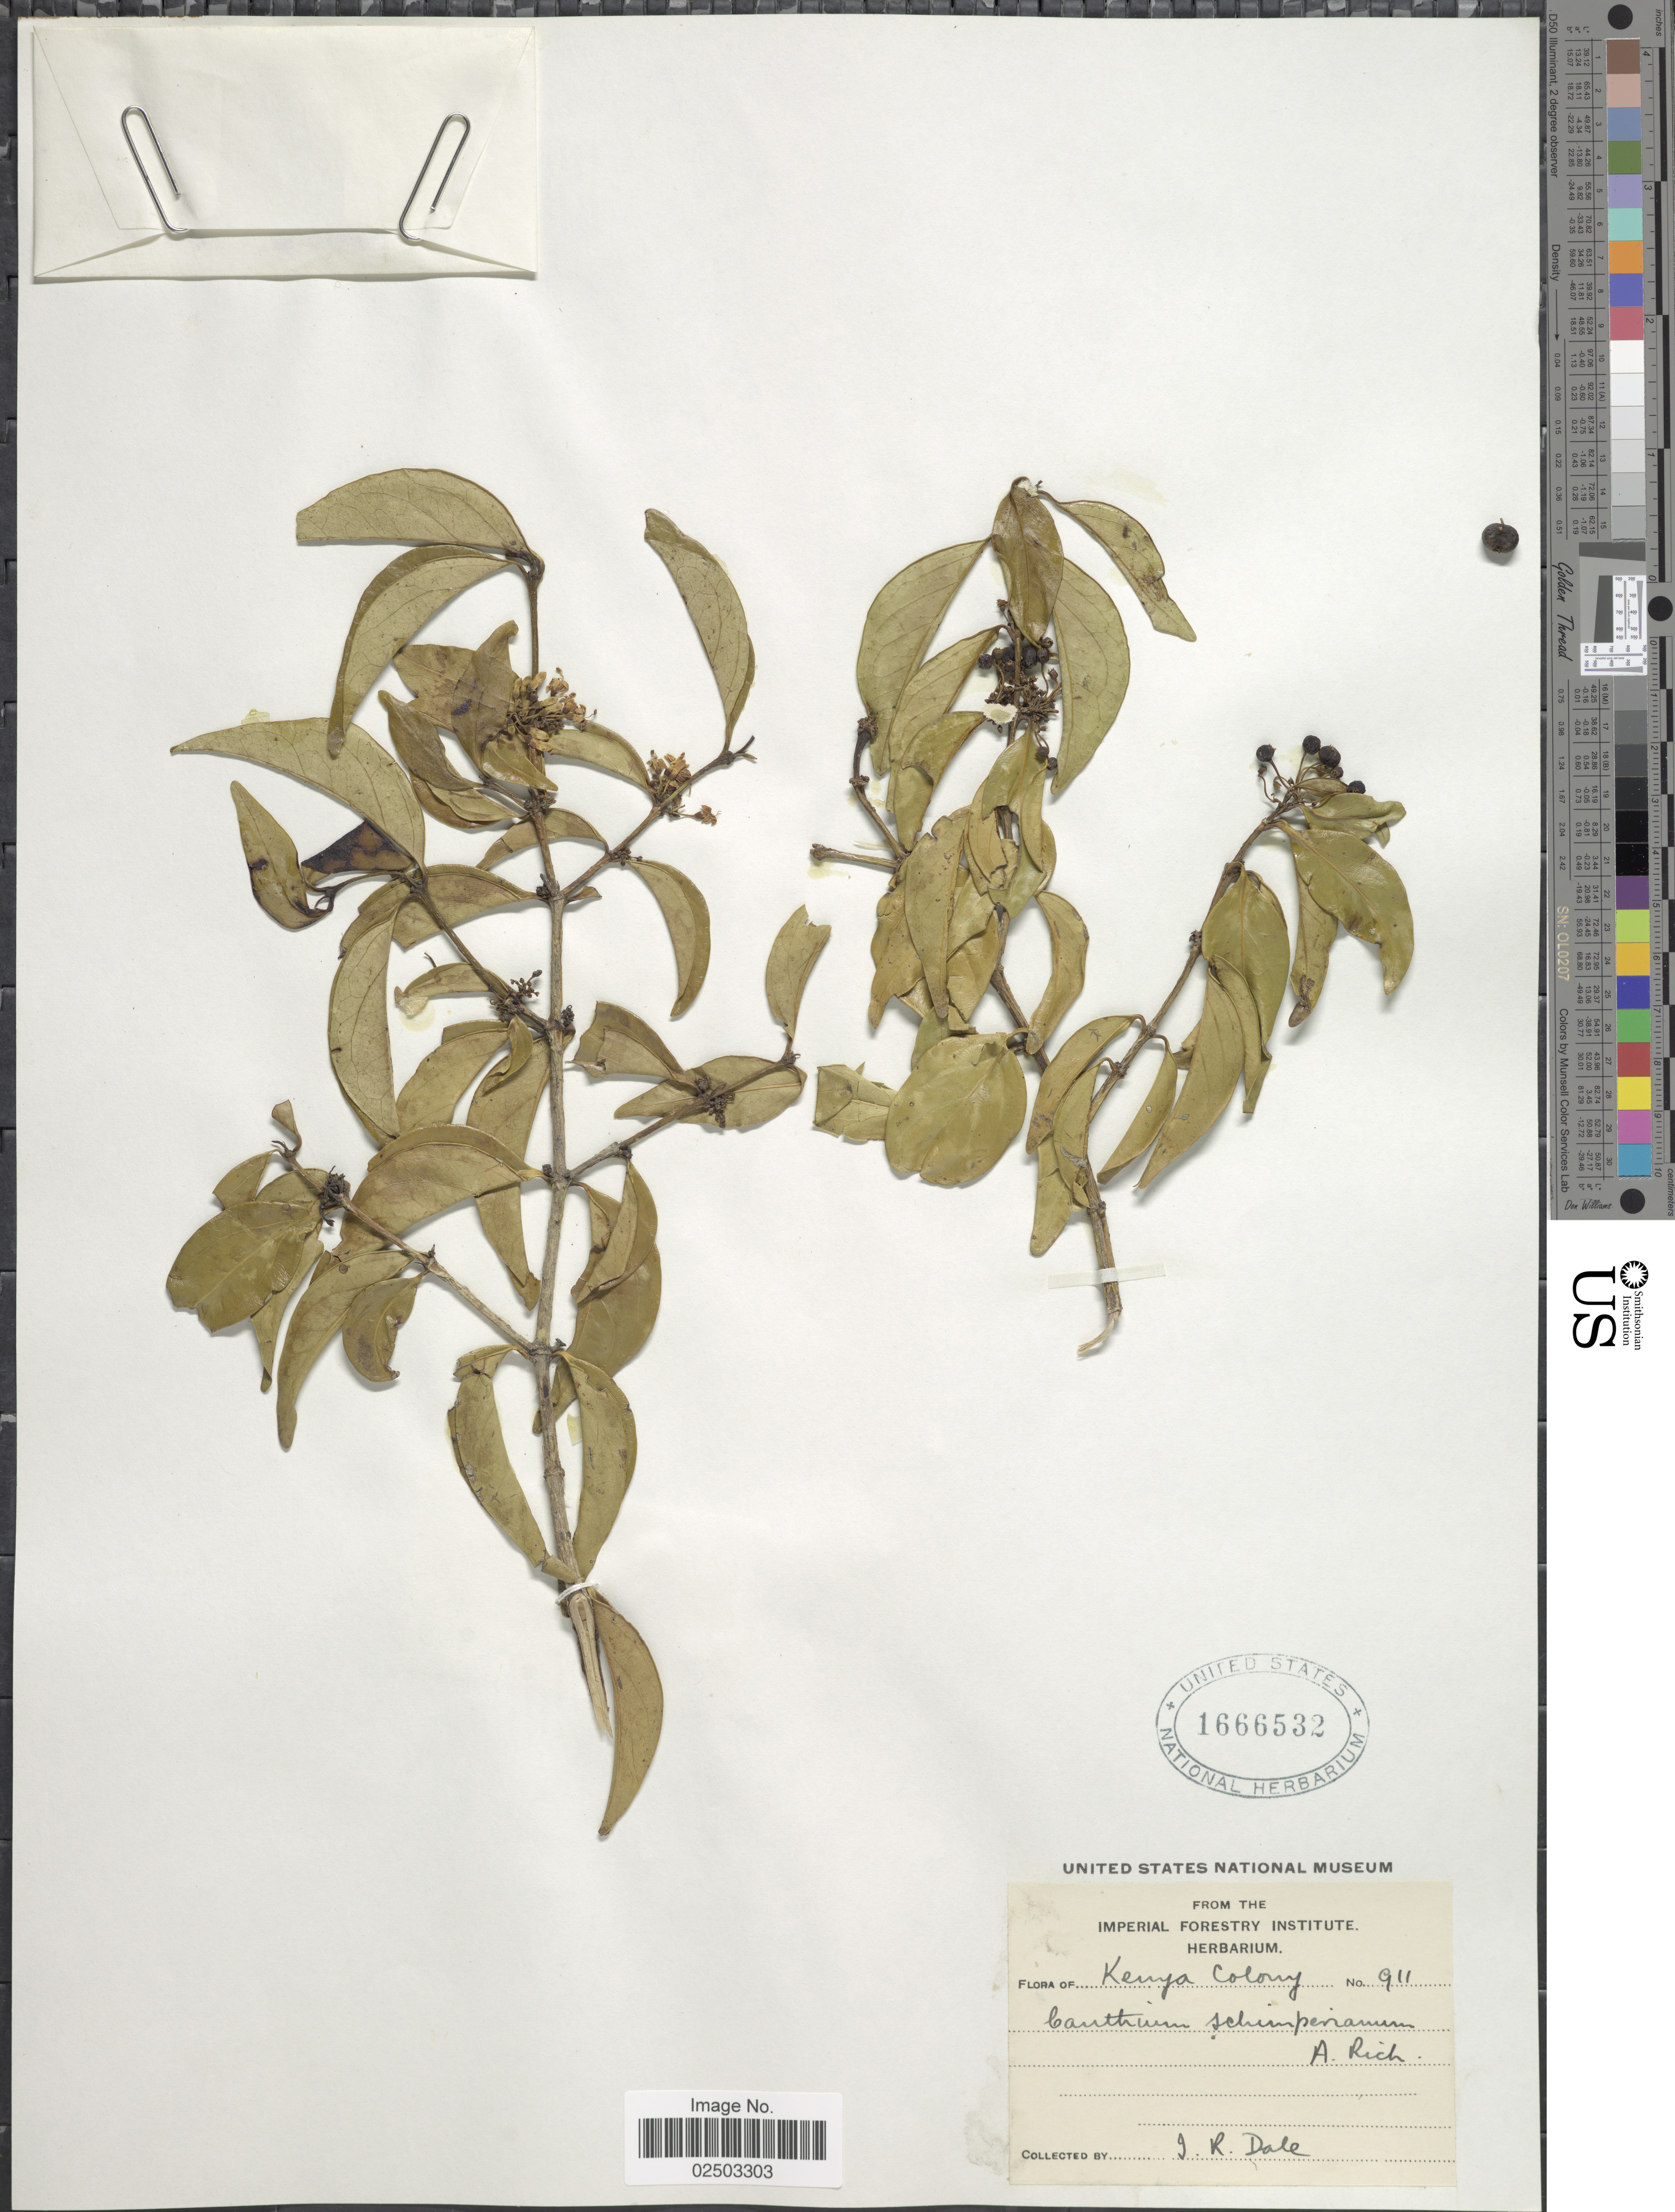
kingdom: Plantae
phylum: Tracheophyta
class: Magnoliopsida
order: Gentianales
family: Rubiaceae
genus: Canthium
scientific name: Canthium schimperianum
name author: A. Rich.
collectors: I. Dale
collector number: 911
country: Kenya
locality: Kenya Colony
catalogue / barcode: US 1666532